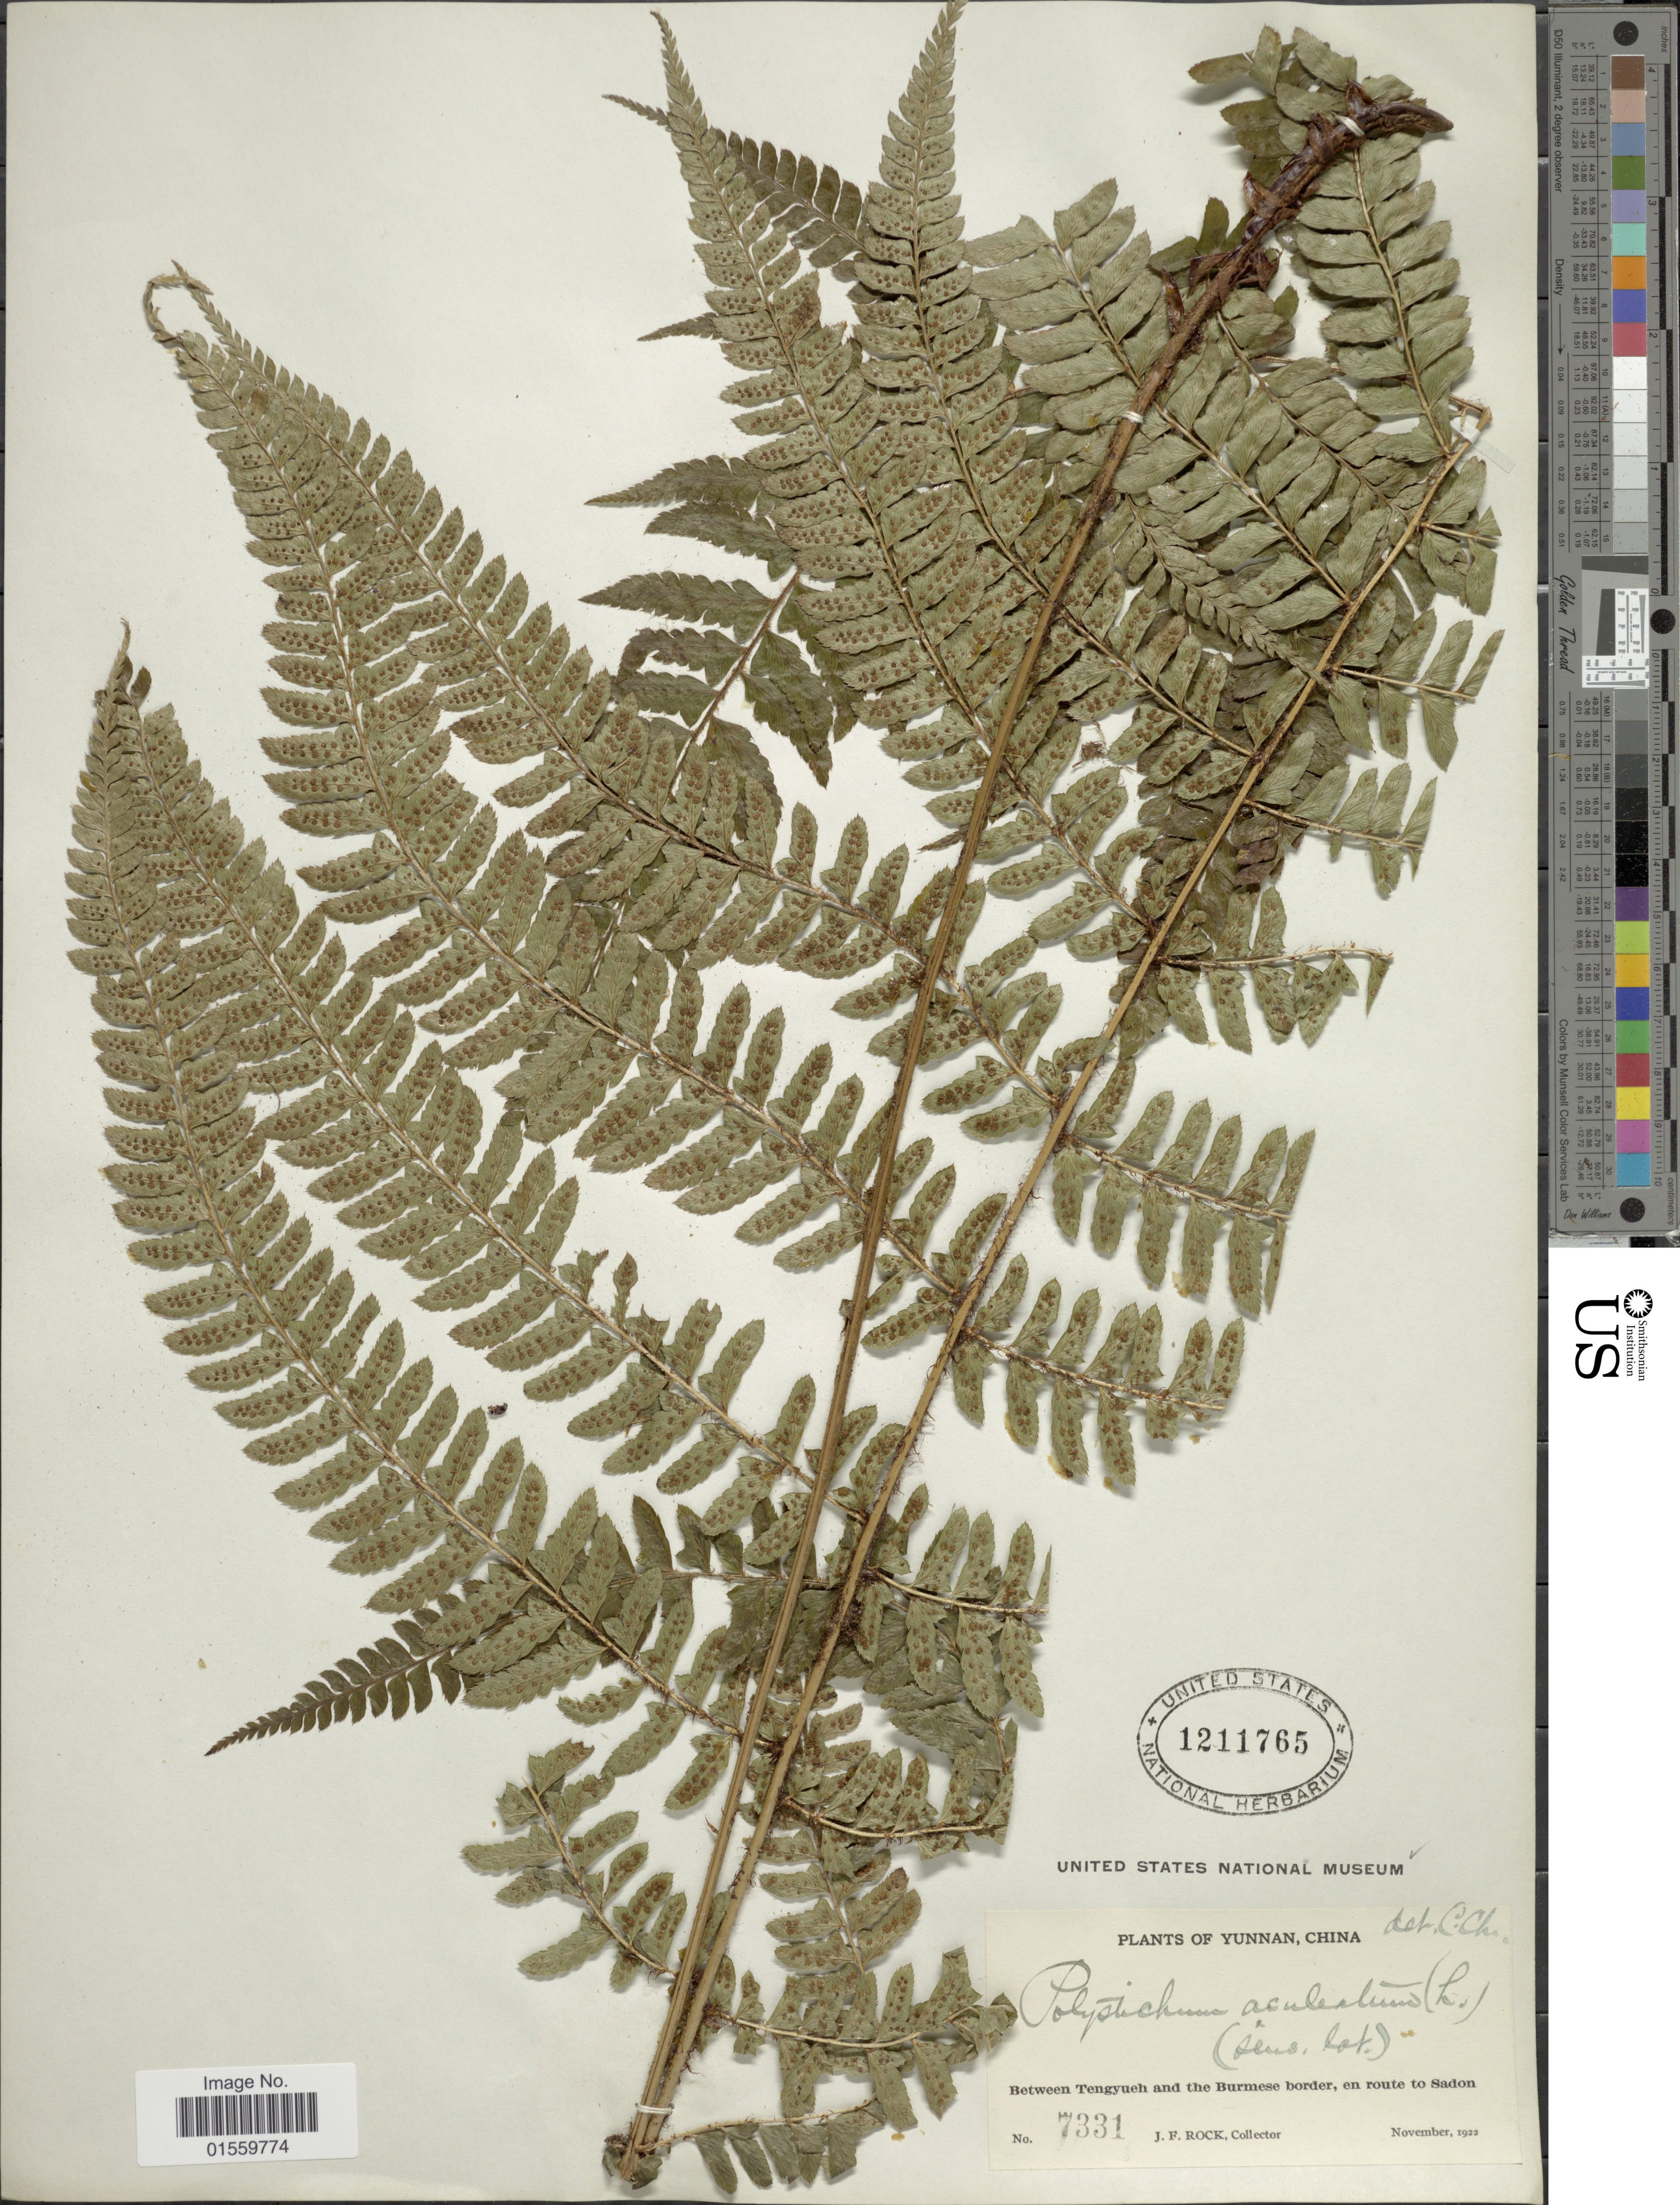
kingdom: Plantae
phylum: Tracheophyta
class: Polypodiopsida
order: Polypodiales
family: Dryopteridaceae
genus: Polystichum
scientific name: Polystichum yunnanense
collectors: J. Rock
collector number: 7331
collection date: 1922-11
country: China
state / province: Yunnan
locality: Between Tengyueh and the Burmese border, en route to Sadon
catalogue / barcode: US 1211765